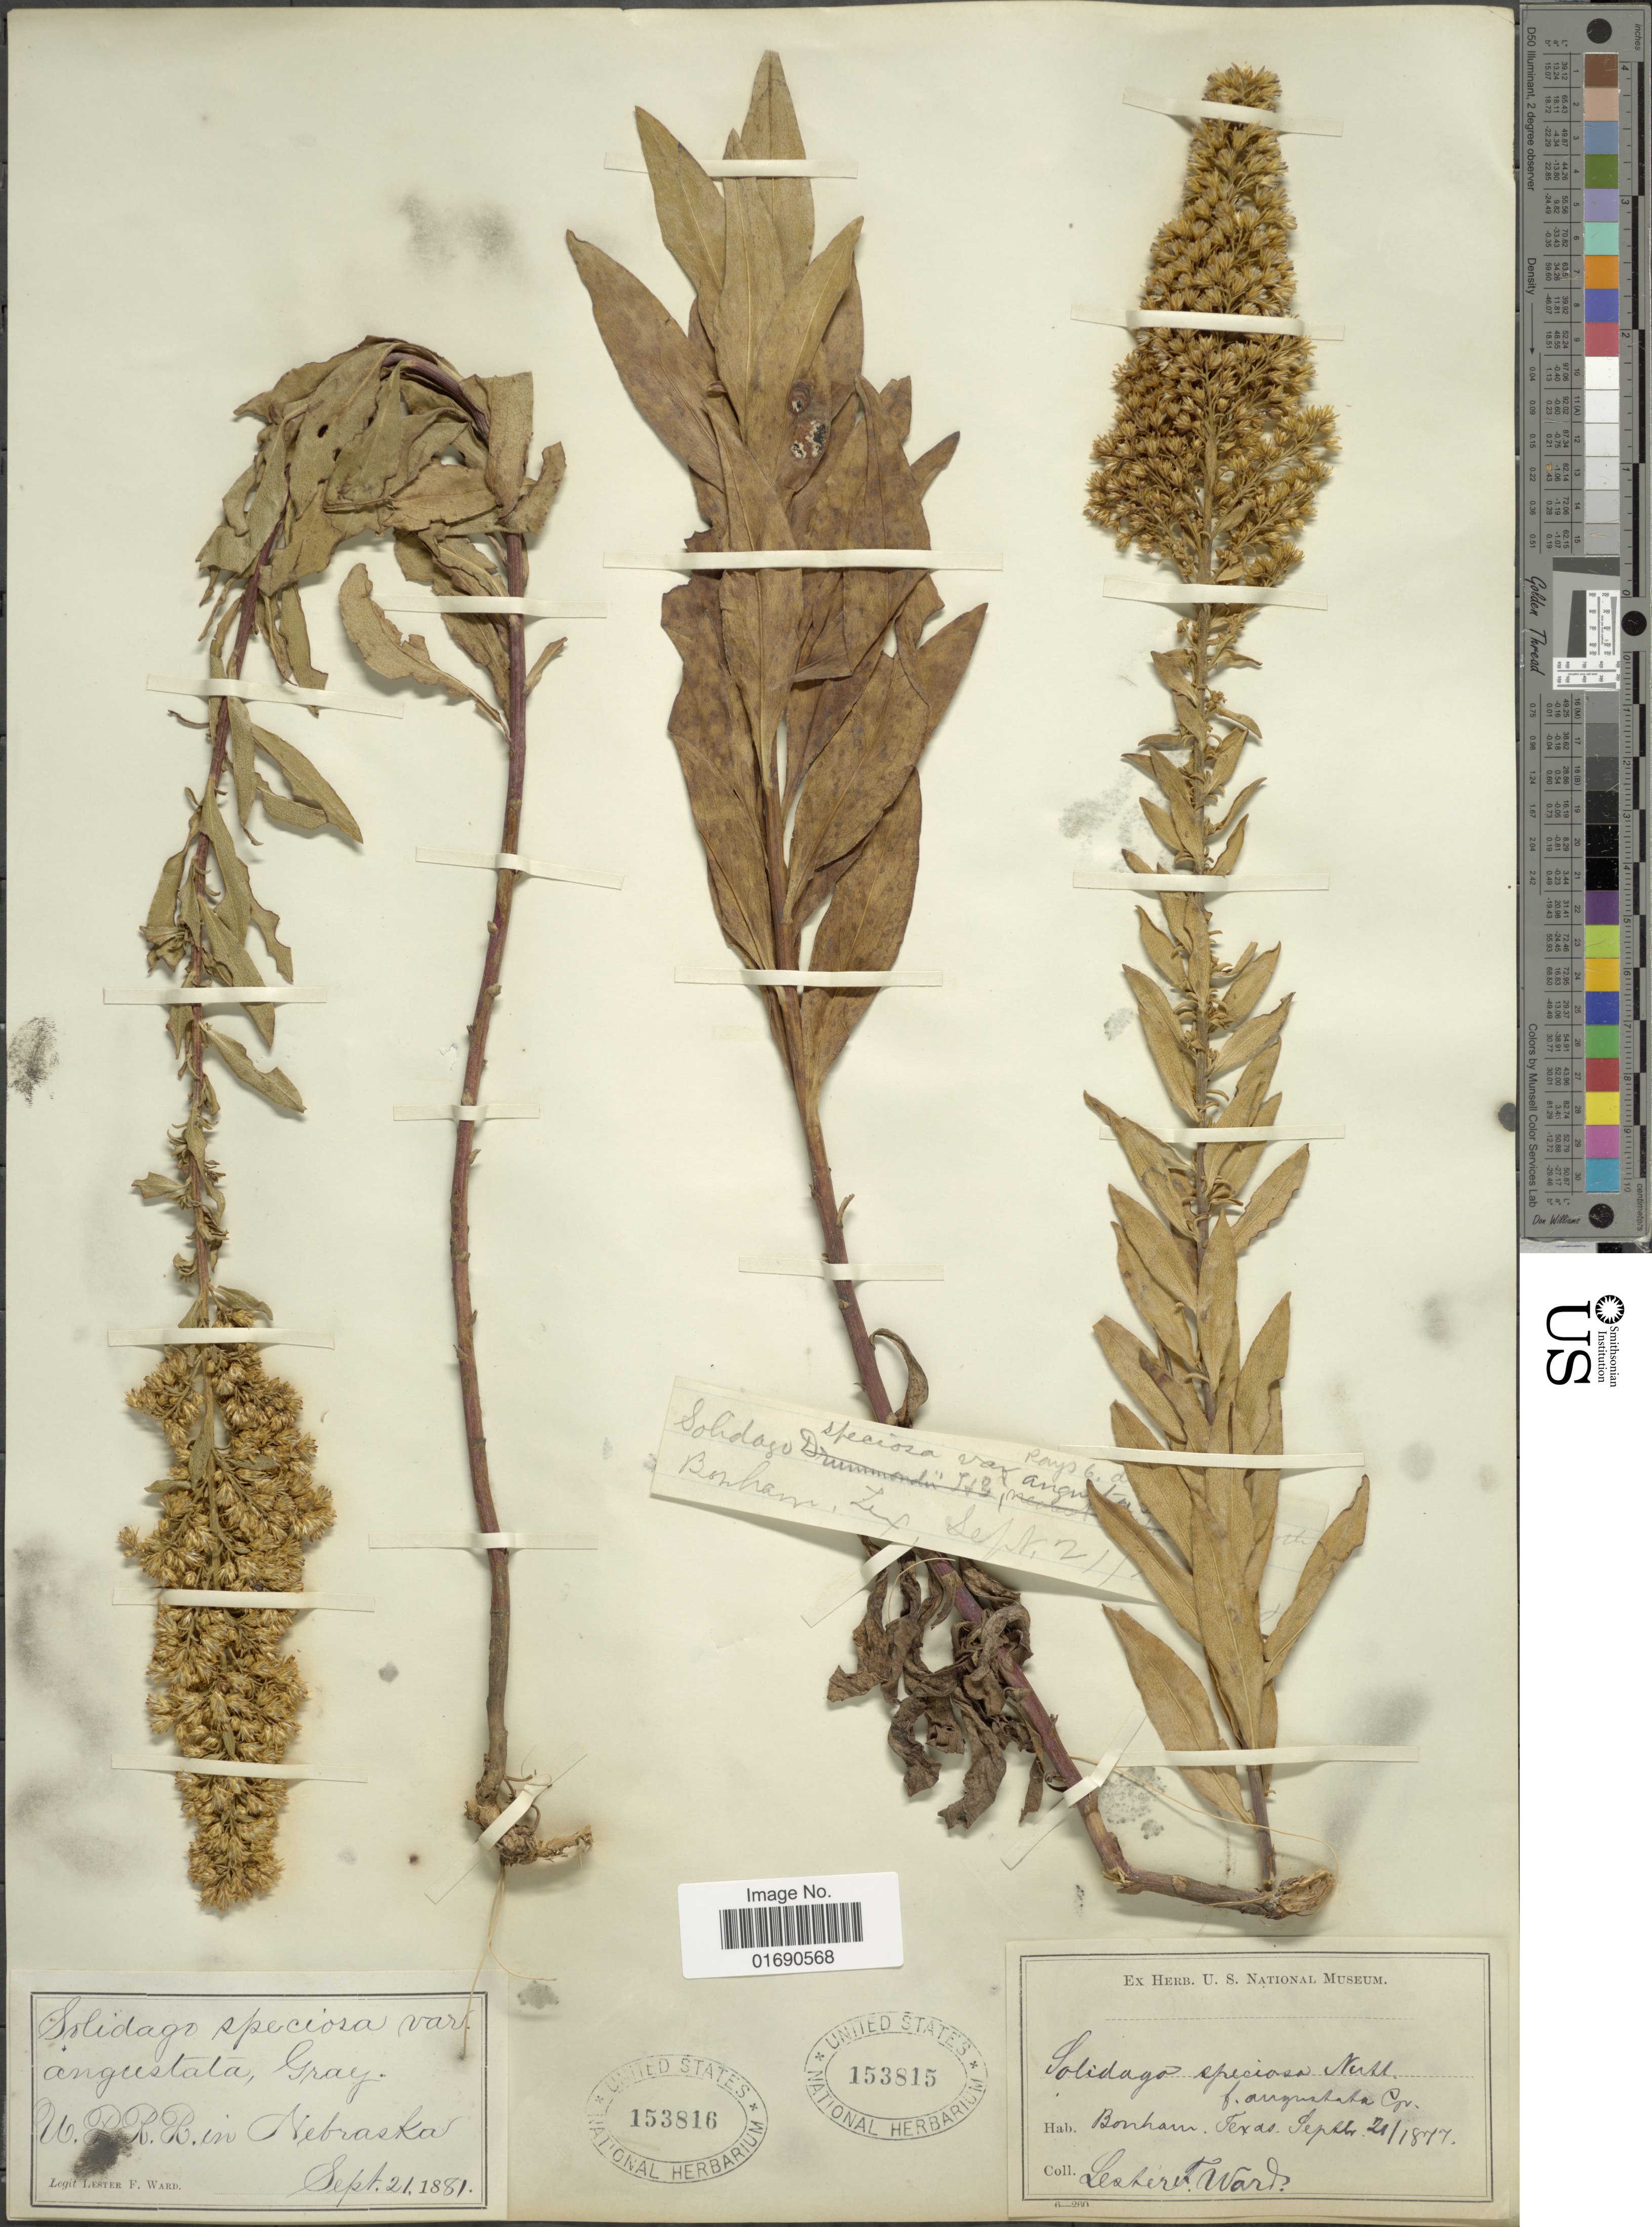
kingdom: Plantae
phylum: Tracheophyta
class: Magnoliopsida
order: Asterales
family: Asteraceae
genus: Solidago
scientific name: Solidago speciosa var. angustata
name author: Torr. & A. Gray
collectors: L. F. Ward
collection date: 1881-09-21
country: United States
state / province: Nebraska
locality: U.P.R.R. in Nebraska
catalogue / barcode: US 153816